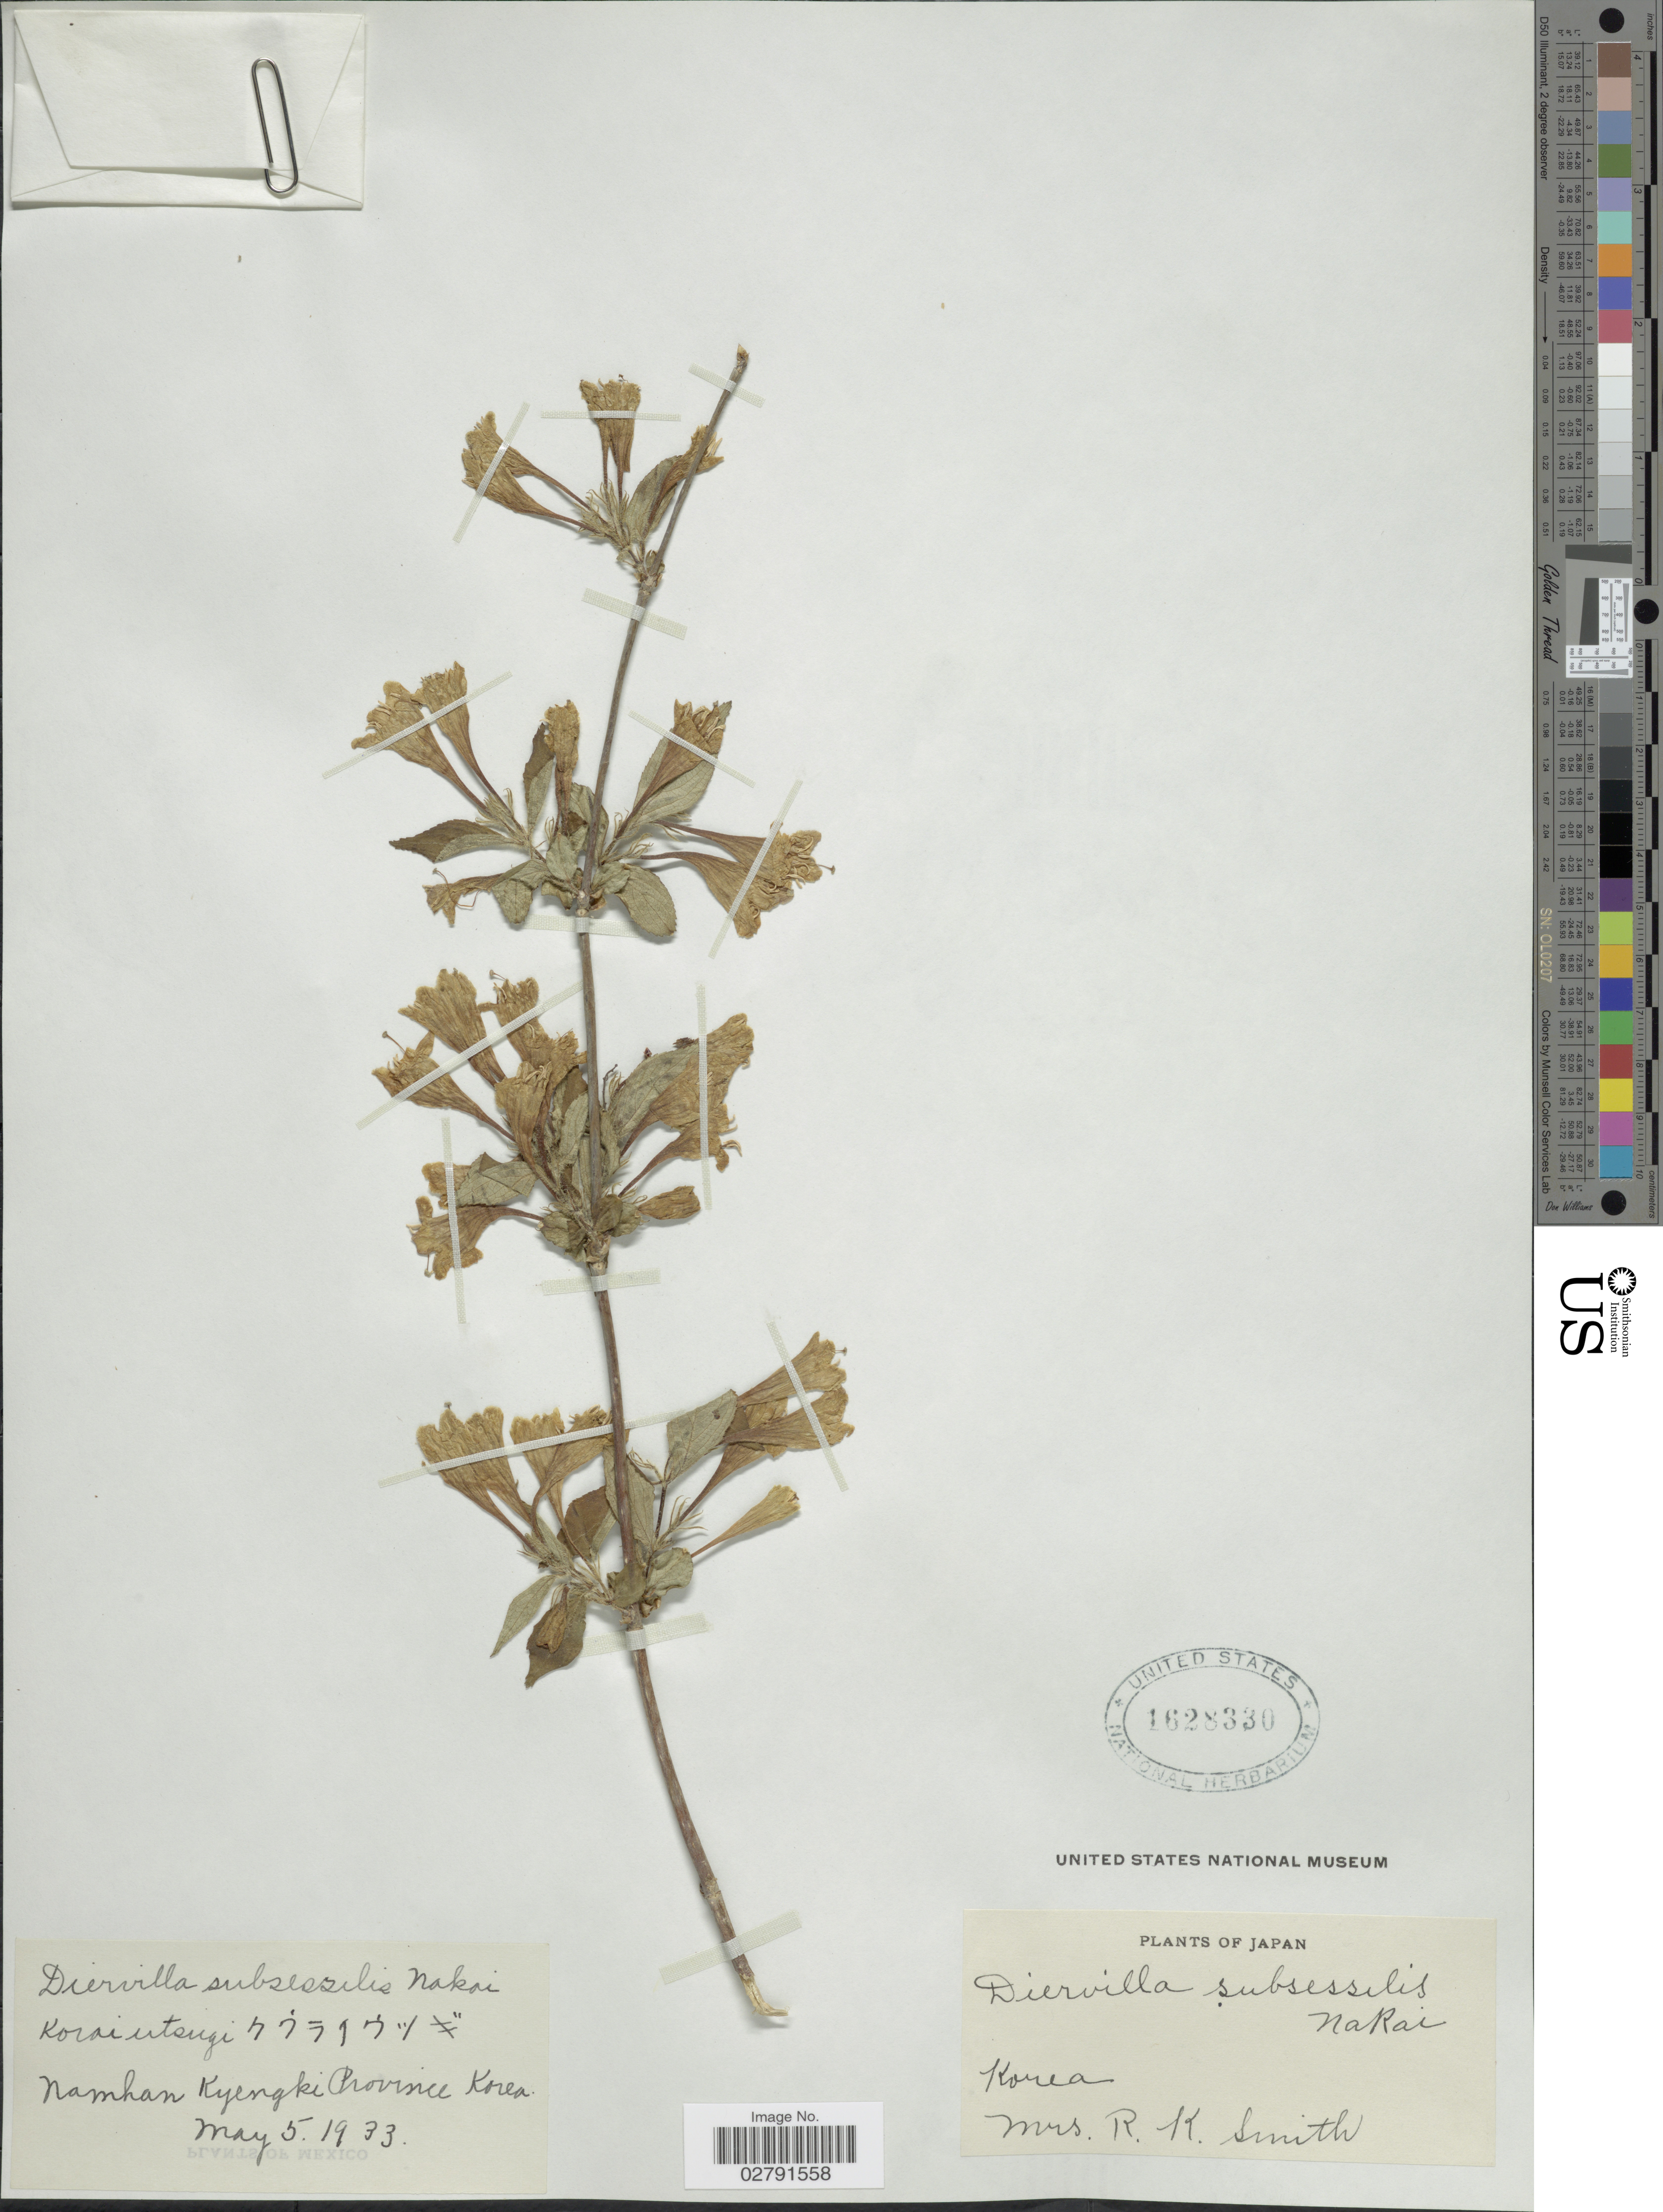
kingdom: Plantae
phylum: Tracheophyta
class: Magnoliopsida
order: Dipsacales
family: Caprifoliaceae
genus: Diervilla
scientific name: Diervilla subsessilis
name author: Nakai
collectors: Mrs. R. K. Smith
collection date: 1933-05-05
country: South Korea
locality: Namhan Kyengki Province Korea.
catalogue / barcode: US 1628330